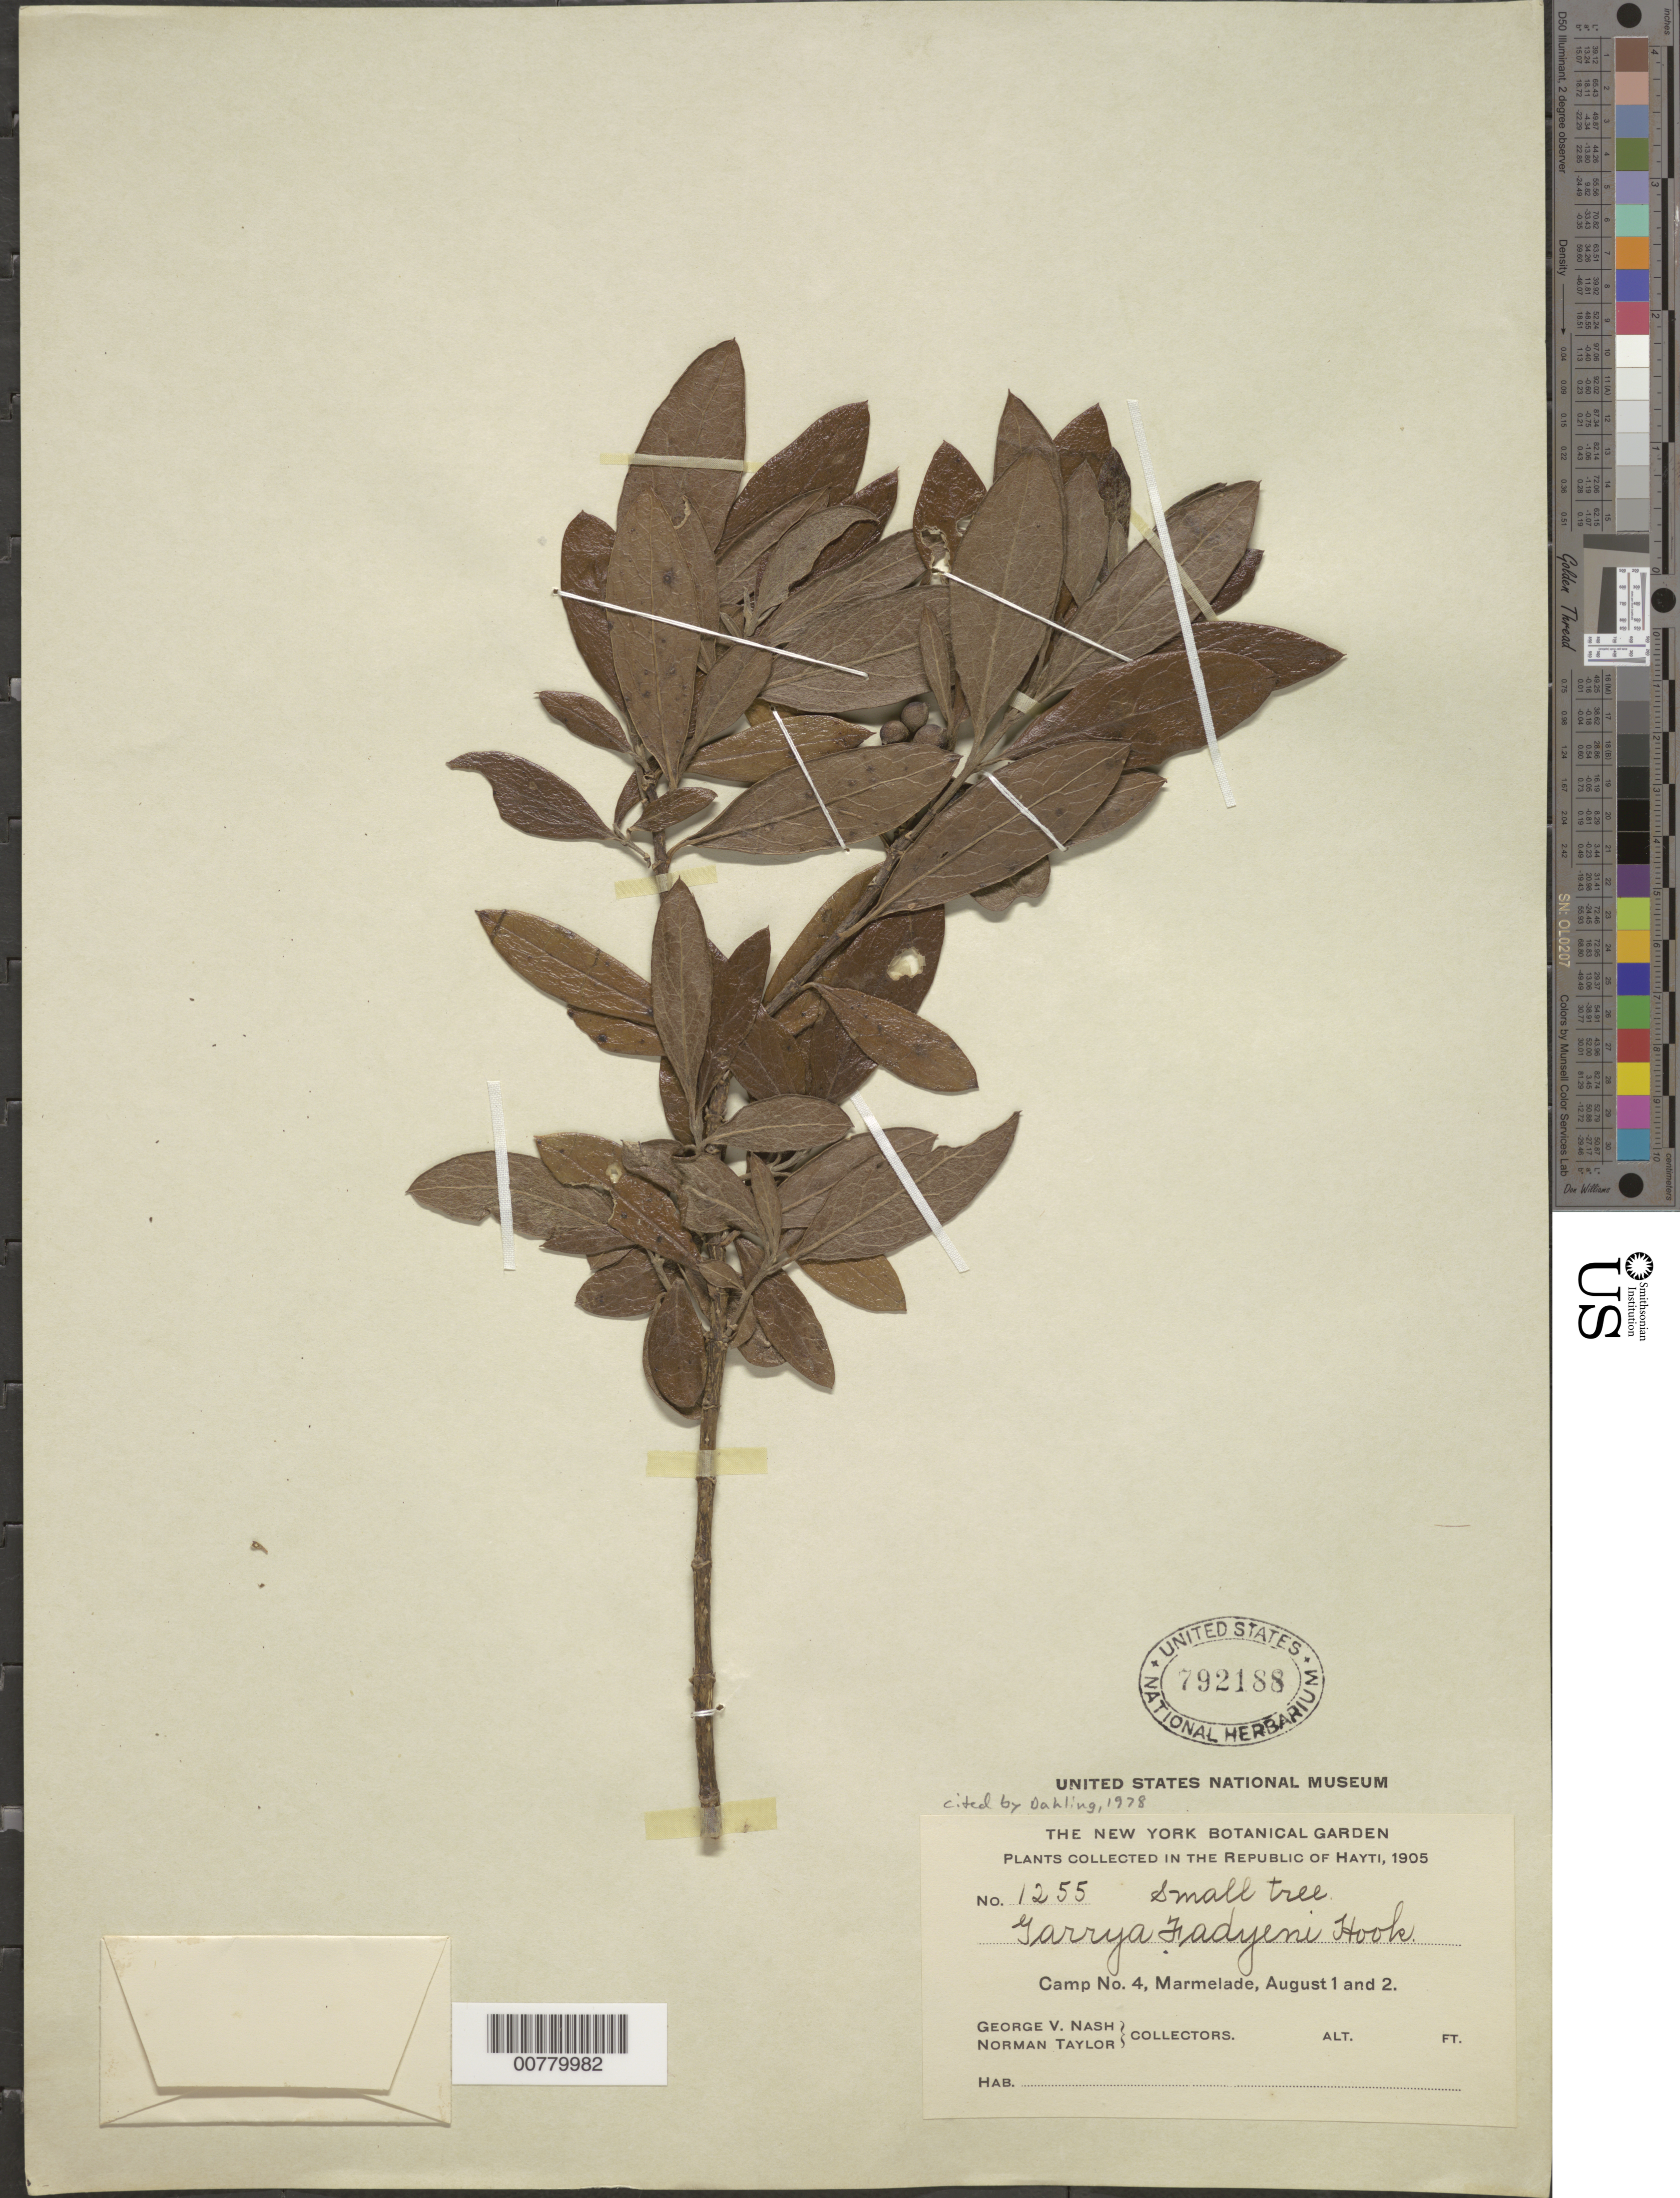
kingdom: Plantae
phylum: Tracheophyta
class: Magnoliopsida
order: Garryales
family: Garryaceae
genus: Garrya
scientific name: Garrya fadyenii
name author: Hook.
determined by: Dahling, --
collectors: G. V. Nash & N. Taylor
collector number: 1255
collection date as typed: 01 Aug 1905 to 02 Aug 1905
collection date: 1905-08-01/1905-08-02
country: Haiti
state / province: Artibonite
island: Hispaniola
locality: Marmelade, Camp no. 4.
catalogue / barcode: US 792188